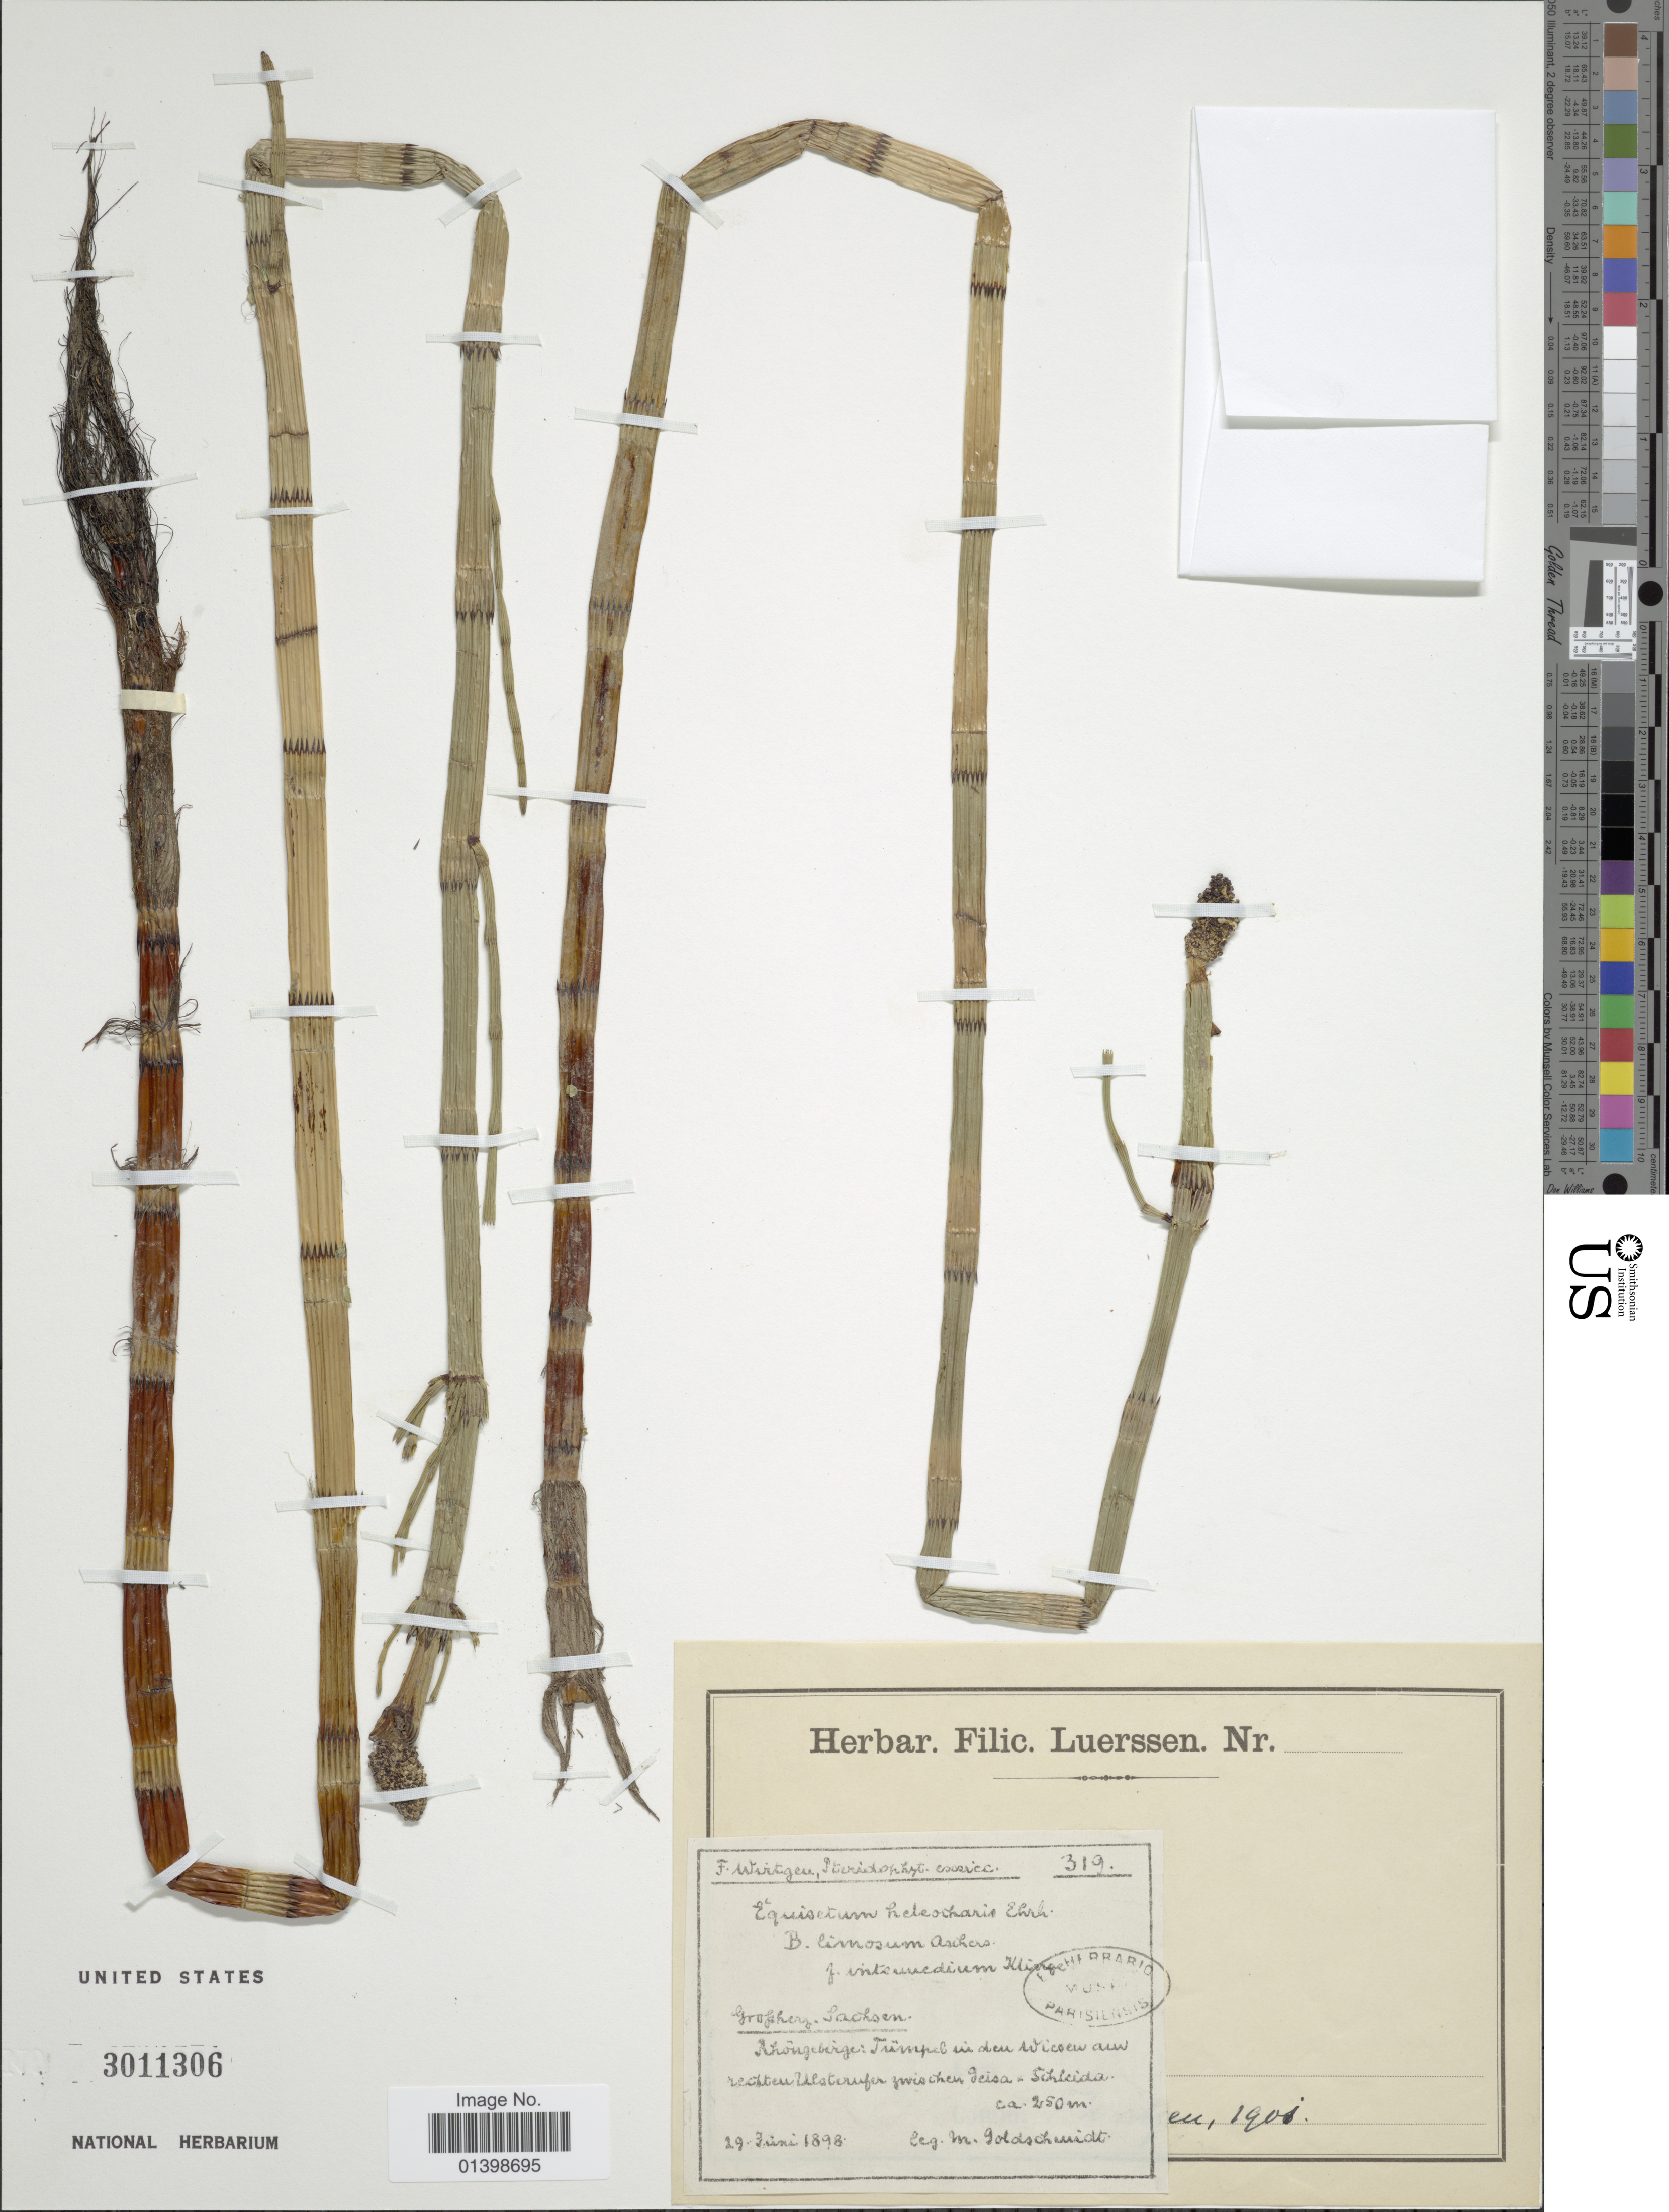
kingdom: Plantae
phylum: Tracheophyta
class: Polypodiopsida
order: Equisetales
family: Equisetaceae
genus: Equisetum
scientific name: Equisetum fluviatile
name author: L.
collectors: M. Goldschmidt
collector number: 319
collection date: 1898-06-29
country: Germany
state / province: Thuringia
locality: Grossherz-Sachsen, Rhöngebirge: Tümpel in den Wiesen am reckteu Ulsterufer zwischen Geisa-Schleida [interpreted]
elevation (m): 250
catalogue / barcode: US 3011306